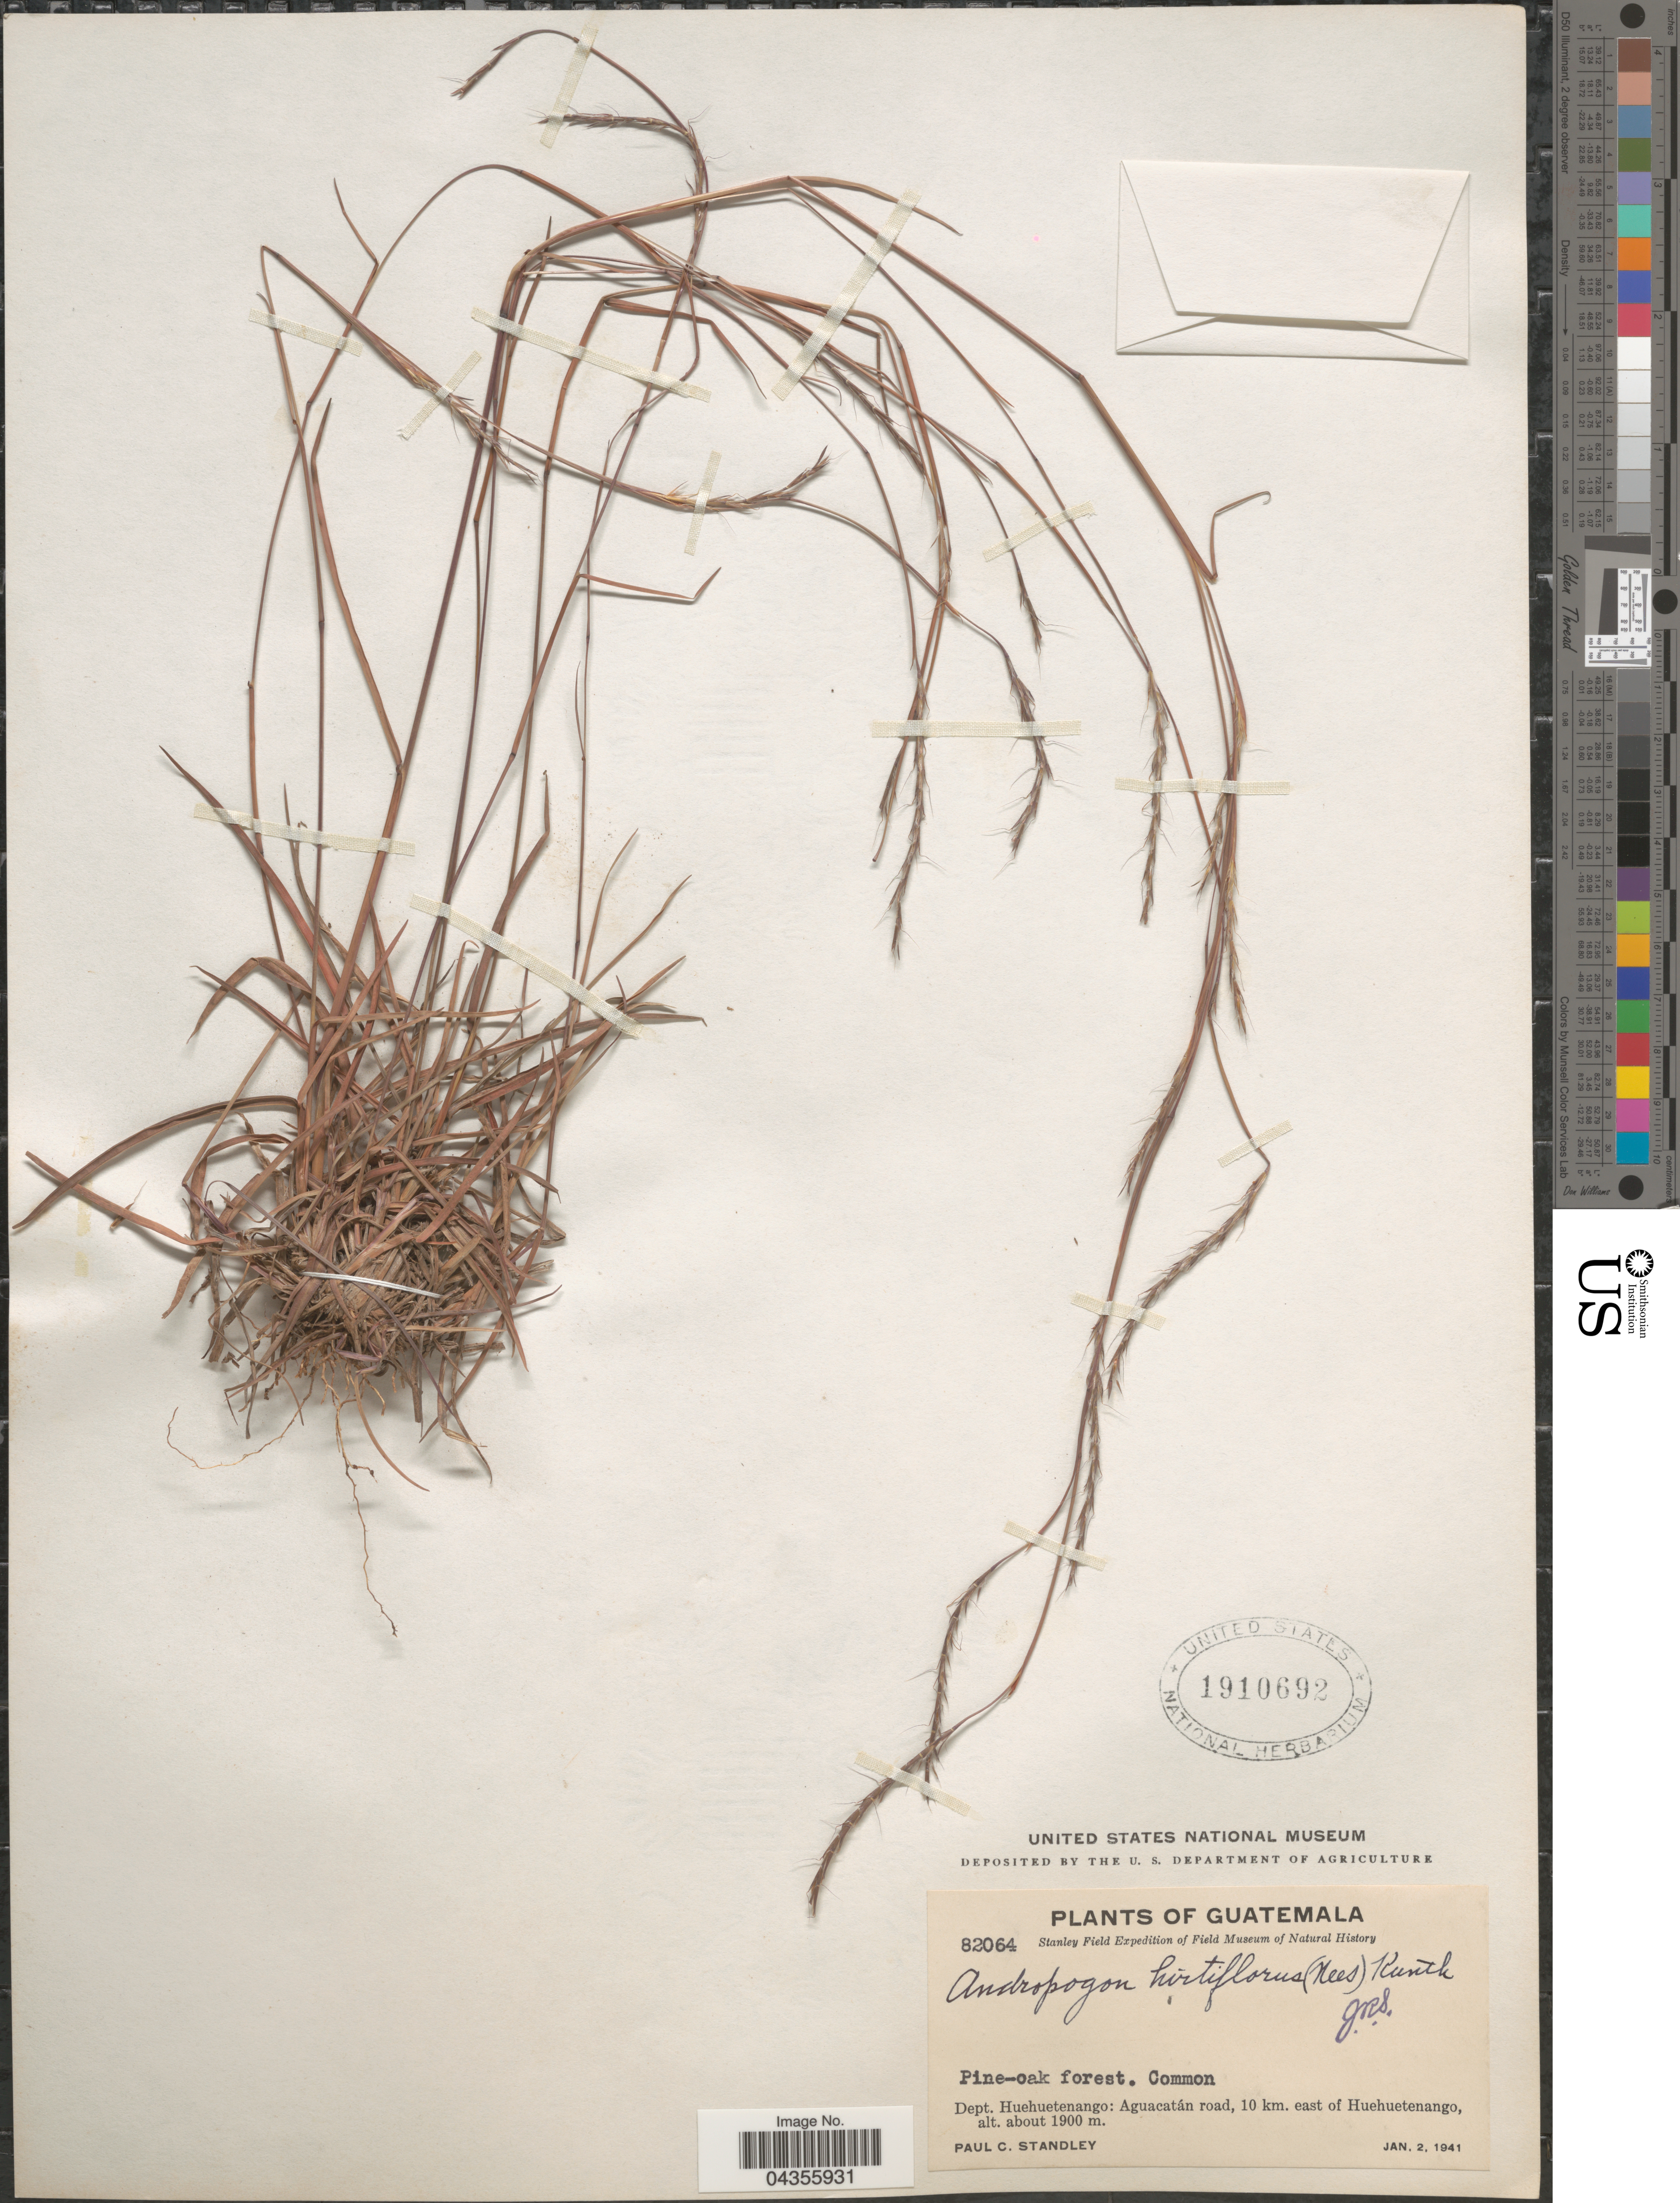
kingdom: Plantae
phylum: Tracheophyta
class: Liliopsida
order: Poales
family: Poaceae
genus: Schizachyrium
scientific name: Schizachyrium scoparium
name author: (Michx.) Nash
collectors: P. C. Standley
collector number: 82064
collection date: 1941-01-02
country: Guatemala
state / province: Huehuetenango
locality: Stanley Field Expedition. Dept. Huehuetenango: Aguacatán road, 10 km. east of Huehuetenango.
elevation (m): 1900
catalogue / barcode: US 1910692